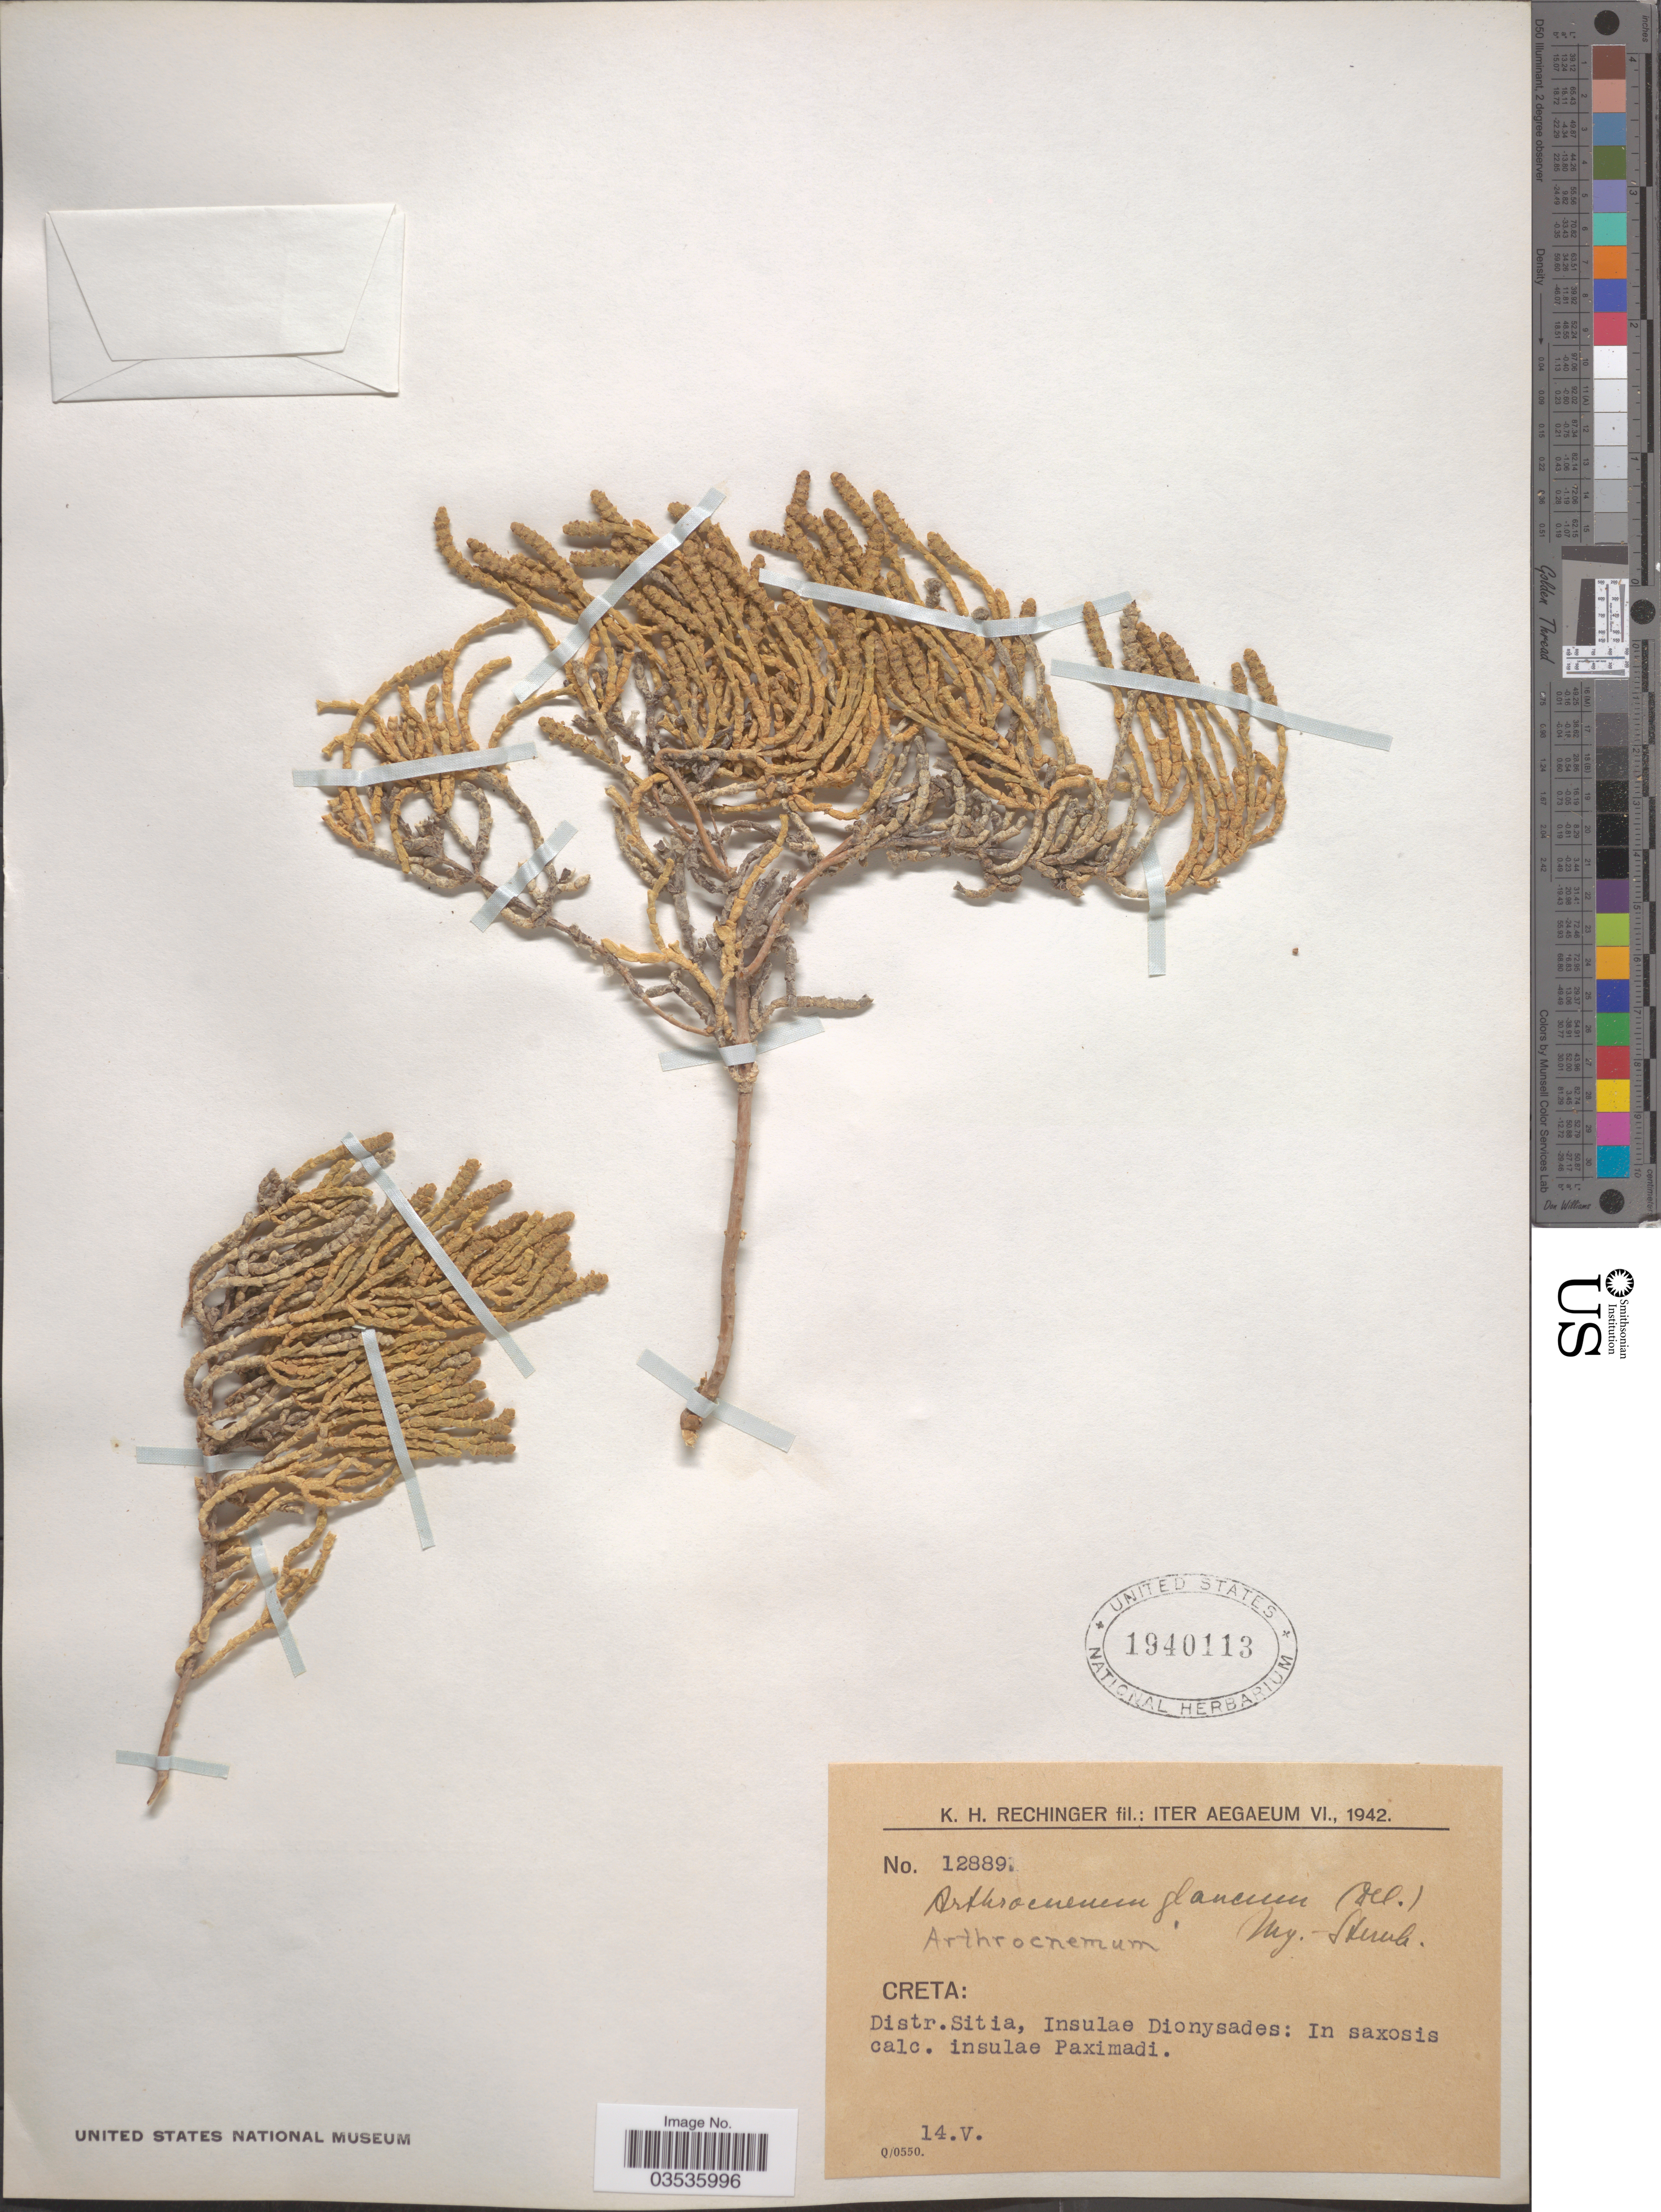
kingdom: Plantae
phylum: Tracheophyta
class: Magnoliopsida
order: Caryophyllales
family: Amaranthaceae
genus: Arthrocaulon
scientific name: Arthrocaulon macrostachyum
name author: (Moric.) Piirainen & G. Kadereit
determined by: Strong, Mark T., (BOT), Smithsonian Institution - National Museum of Natural History (UNITED STATES)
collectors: K. H. Rechinger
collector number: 12889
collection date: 1942-05-14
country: Greece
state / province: Crete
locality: Aegaeum. Creta: Distr. Sitia, Insulae Dionysades: In saxosis calc. insulae Paximadi.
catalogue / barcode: US 1940113